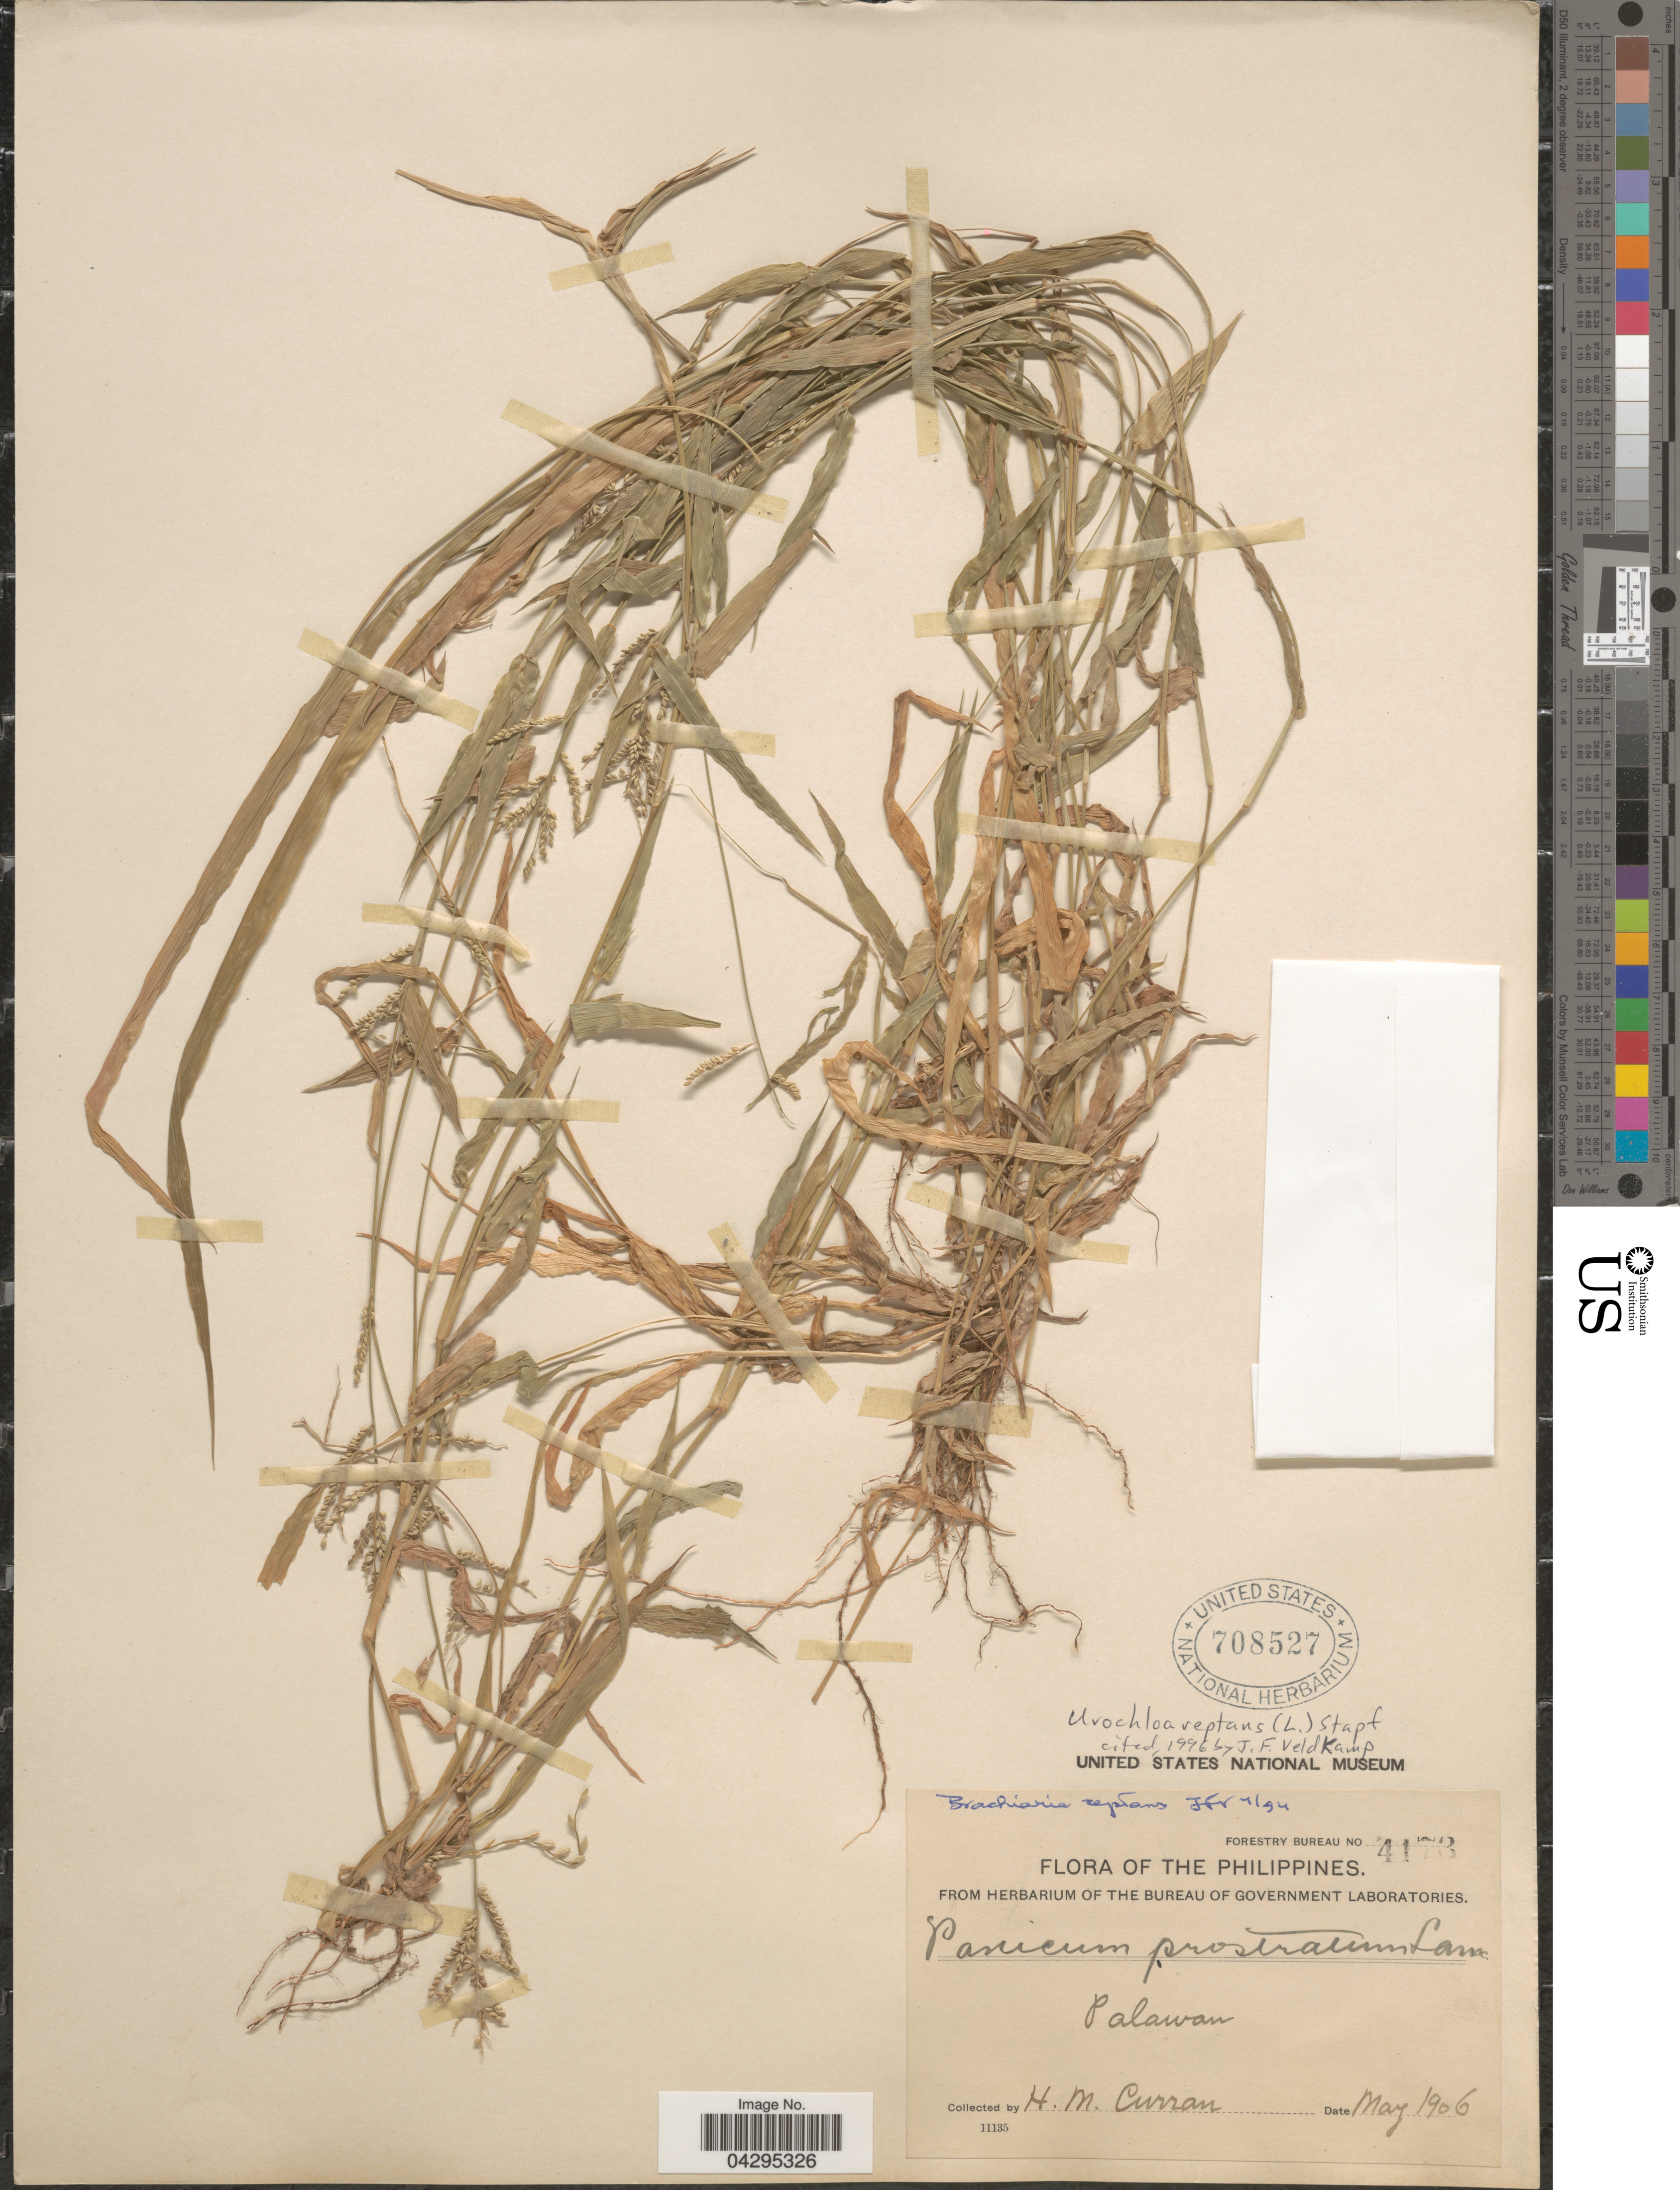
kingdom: Plantae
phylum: Tracheophyta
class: Liliopsida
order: Poales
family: Poaceae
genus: Urochloa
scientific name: Urochloa reptans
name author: (L.) Stapf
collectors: H. M. Curran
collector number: Forestry Bureau 4173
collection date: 1906-05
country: Philippines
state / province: Mimaropa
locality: Palawan.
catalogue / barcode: US 708527